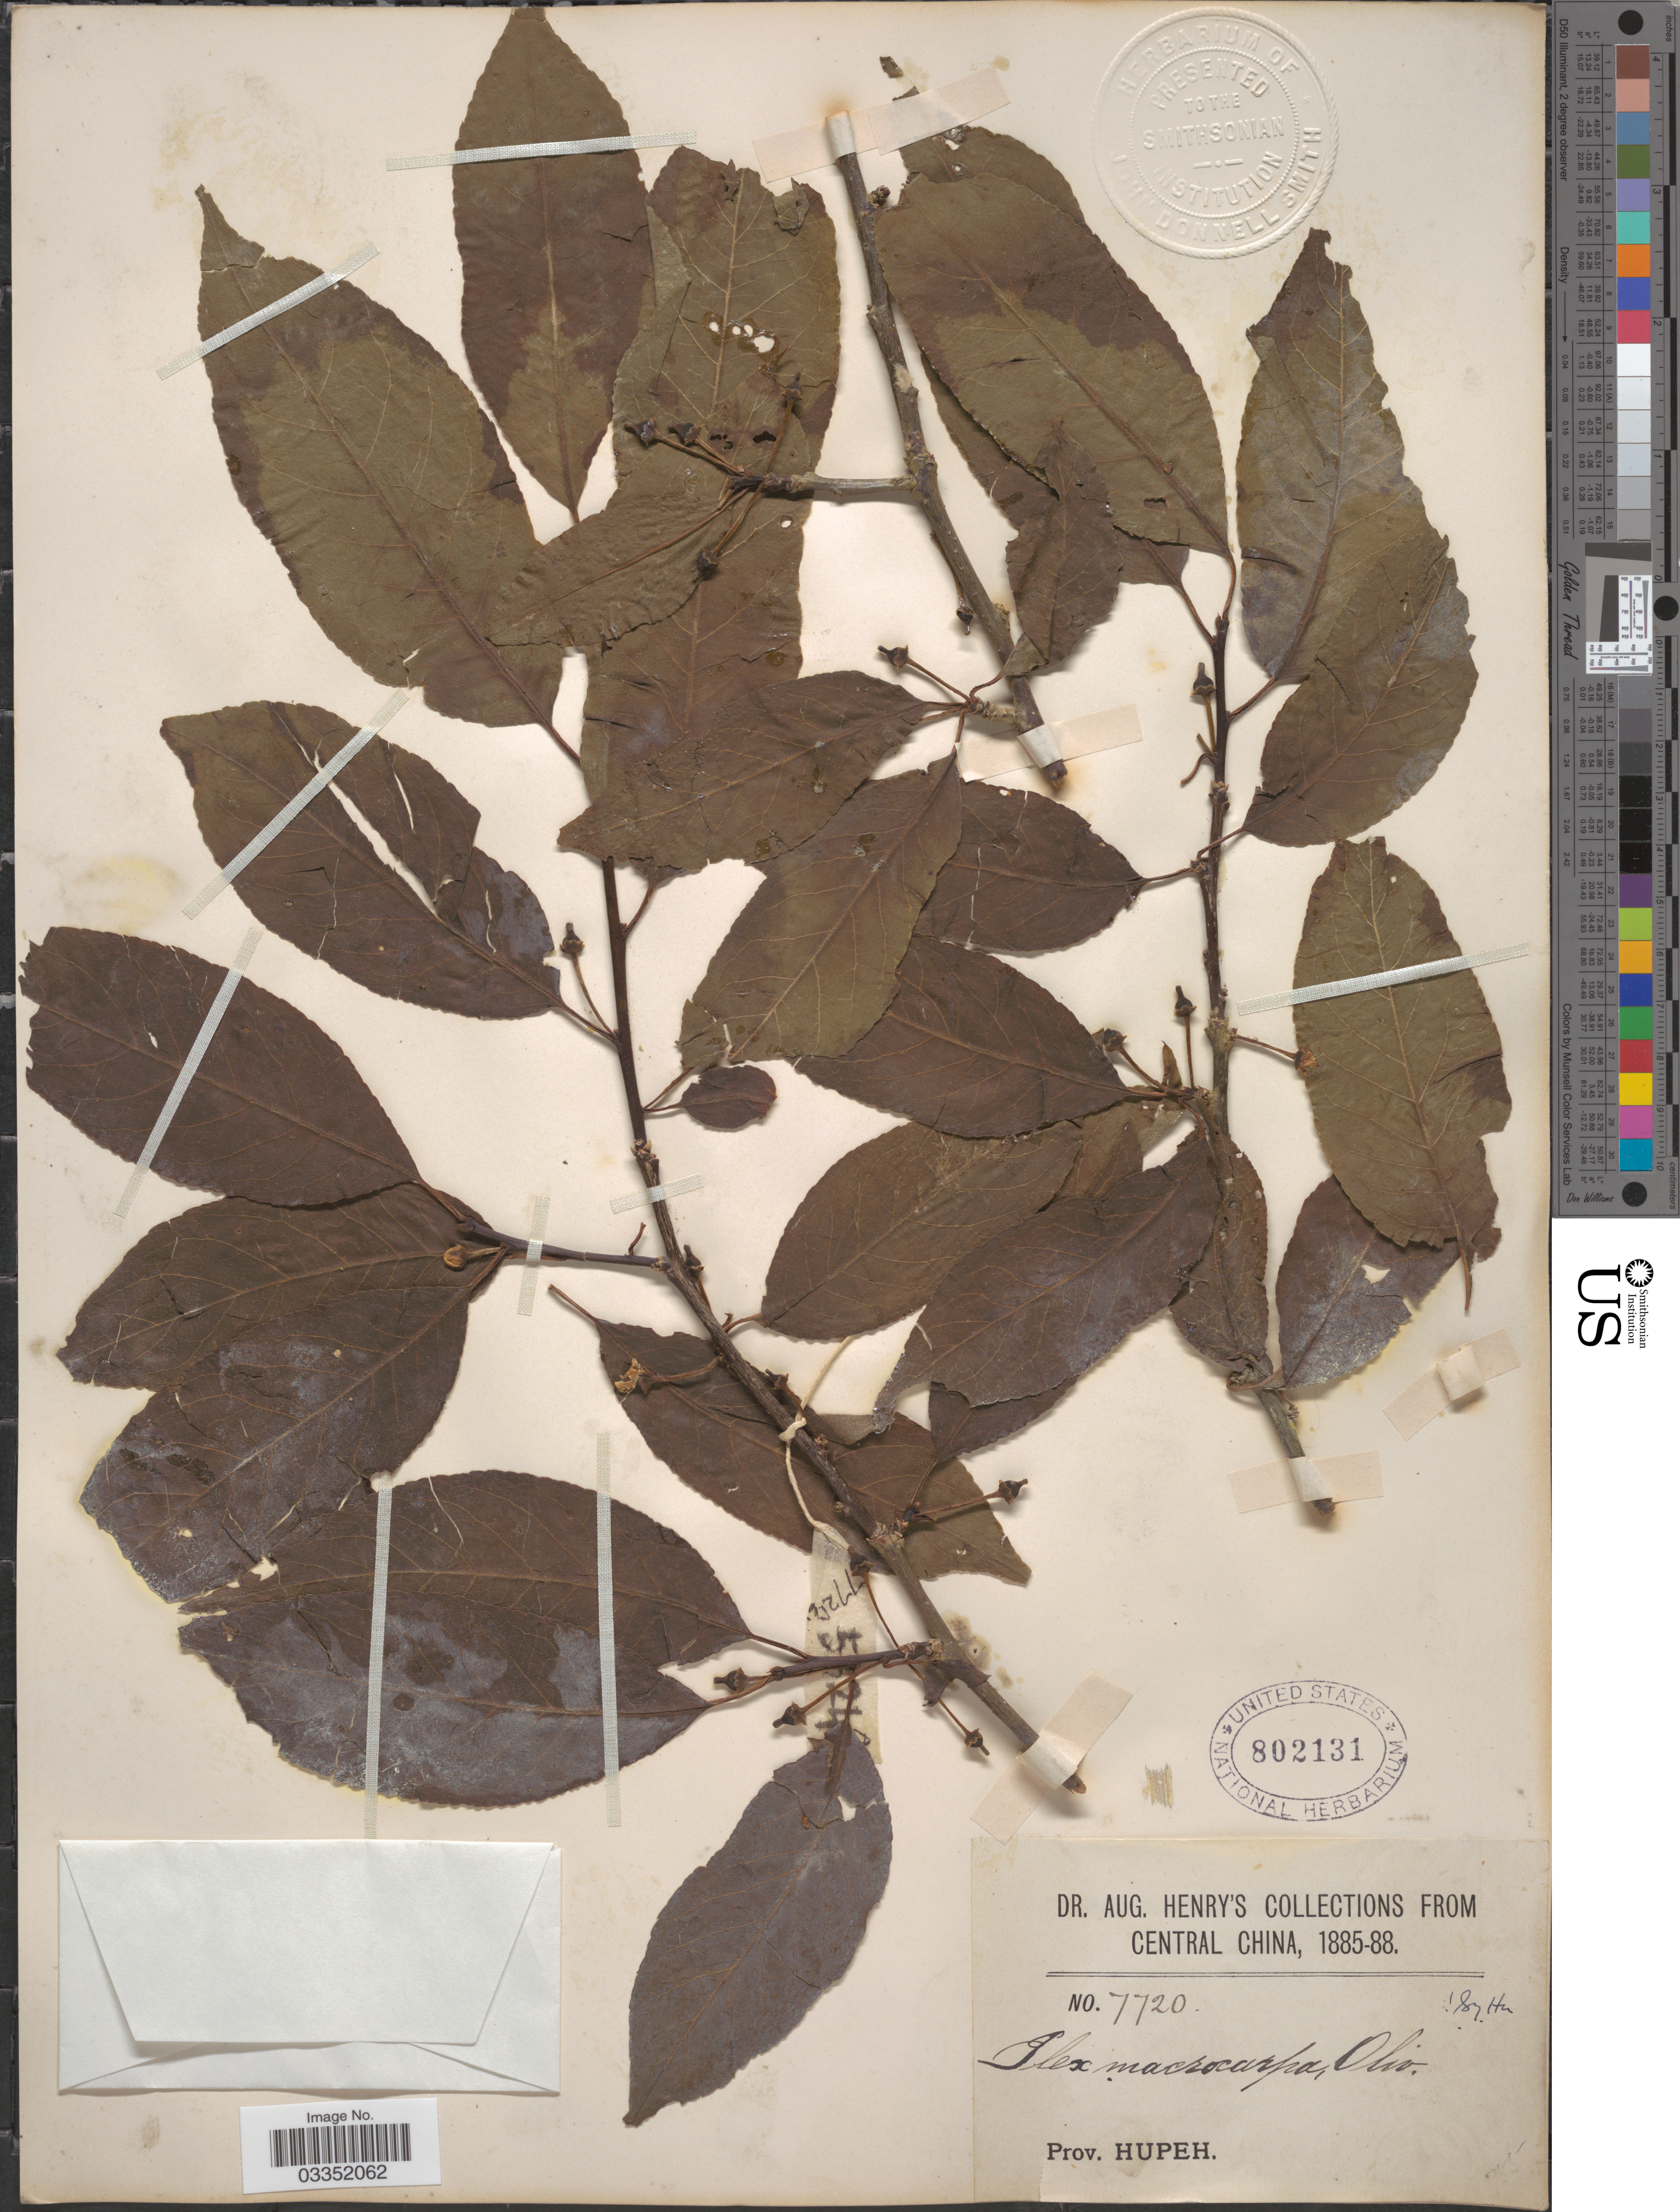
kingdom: Plantae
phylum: Tracheophyta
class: Magnoliopsida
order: Aquifoliales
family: Aquifoliaceae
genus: Ilex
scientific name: Ilex macrocarpa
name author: Oliv.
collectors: A. Henry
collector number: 7720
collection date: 1885/1888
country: China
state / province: Hubei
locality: Central China. Hupeh.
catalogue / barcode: US 802131